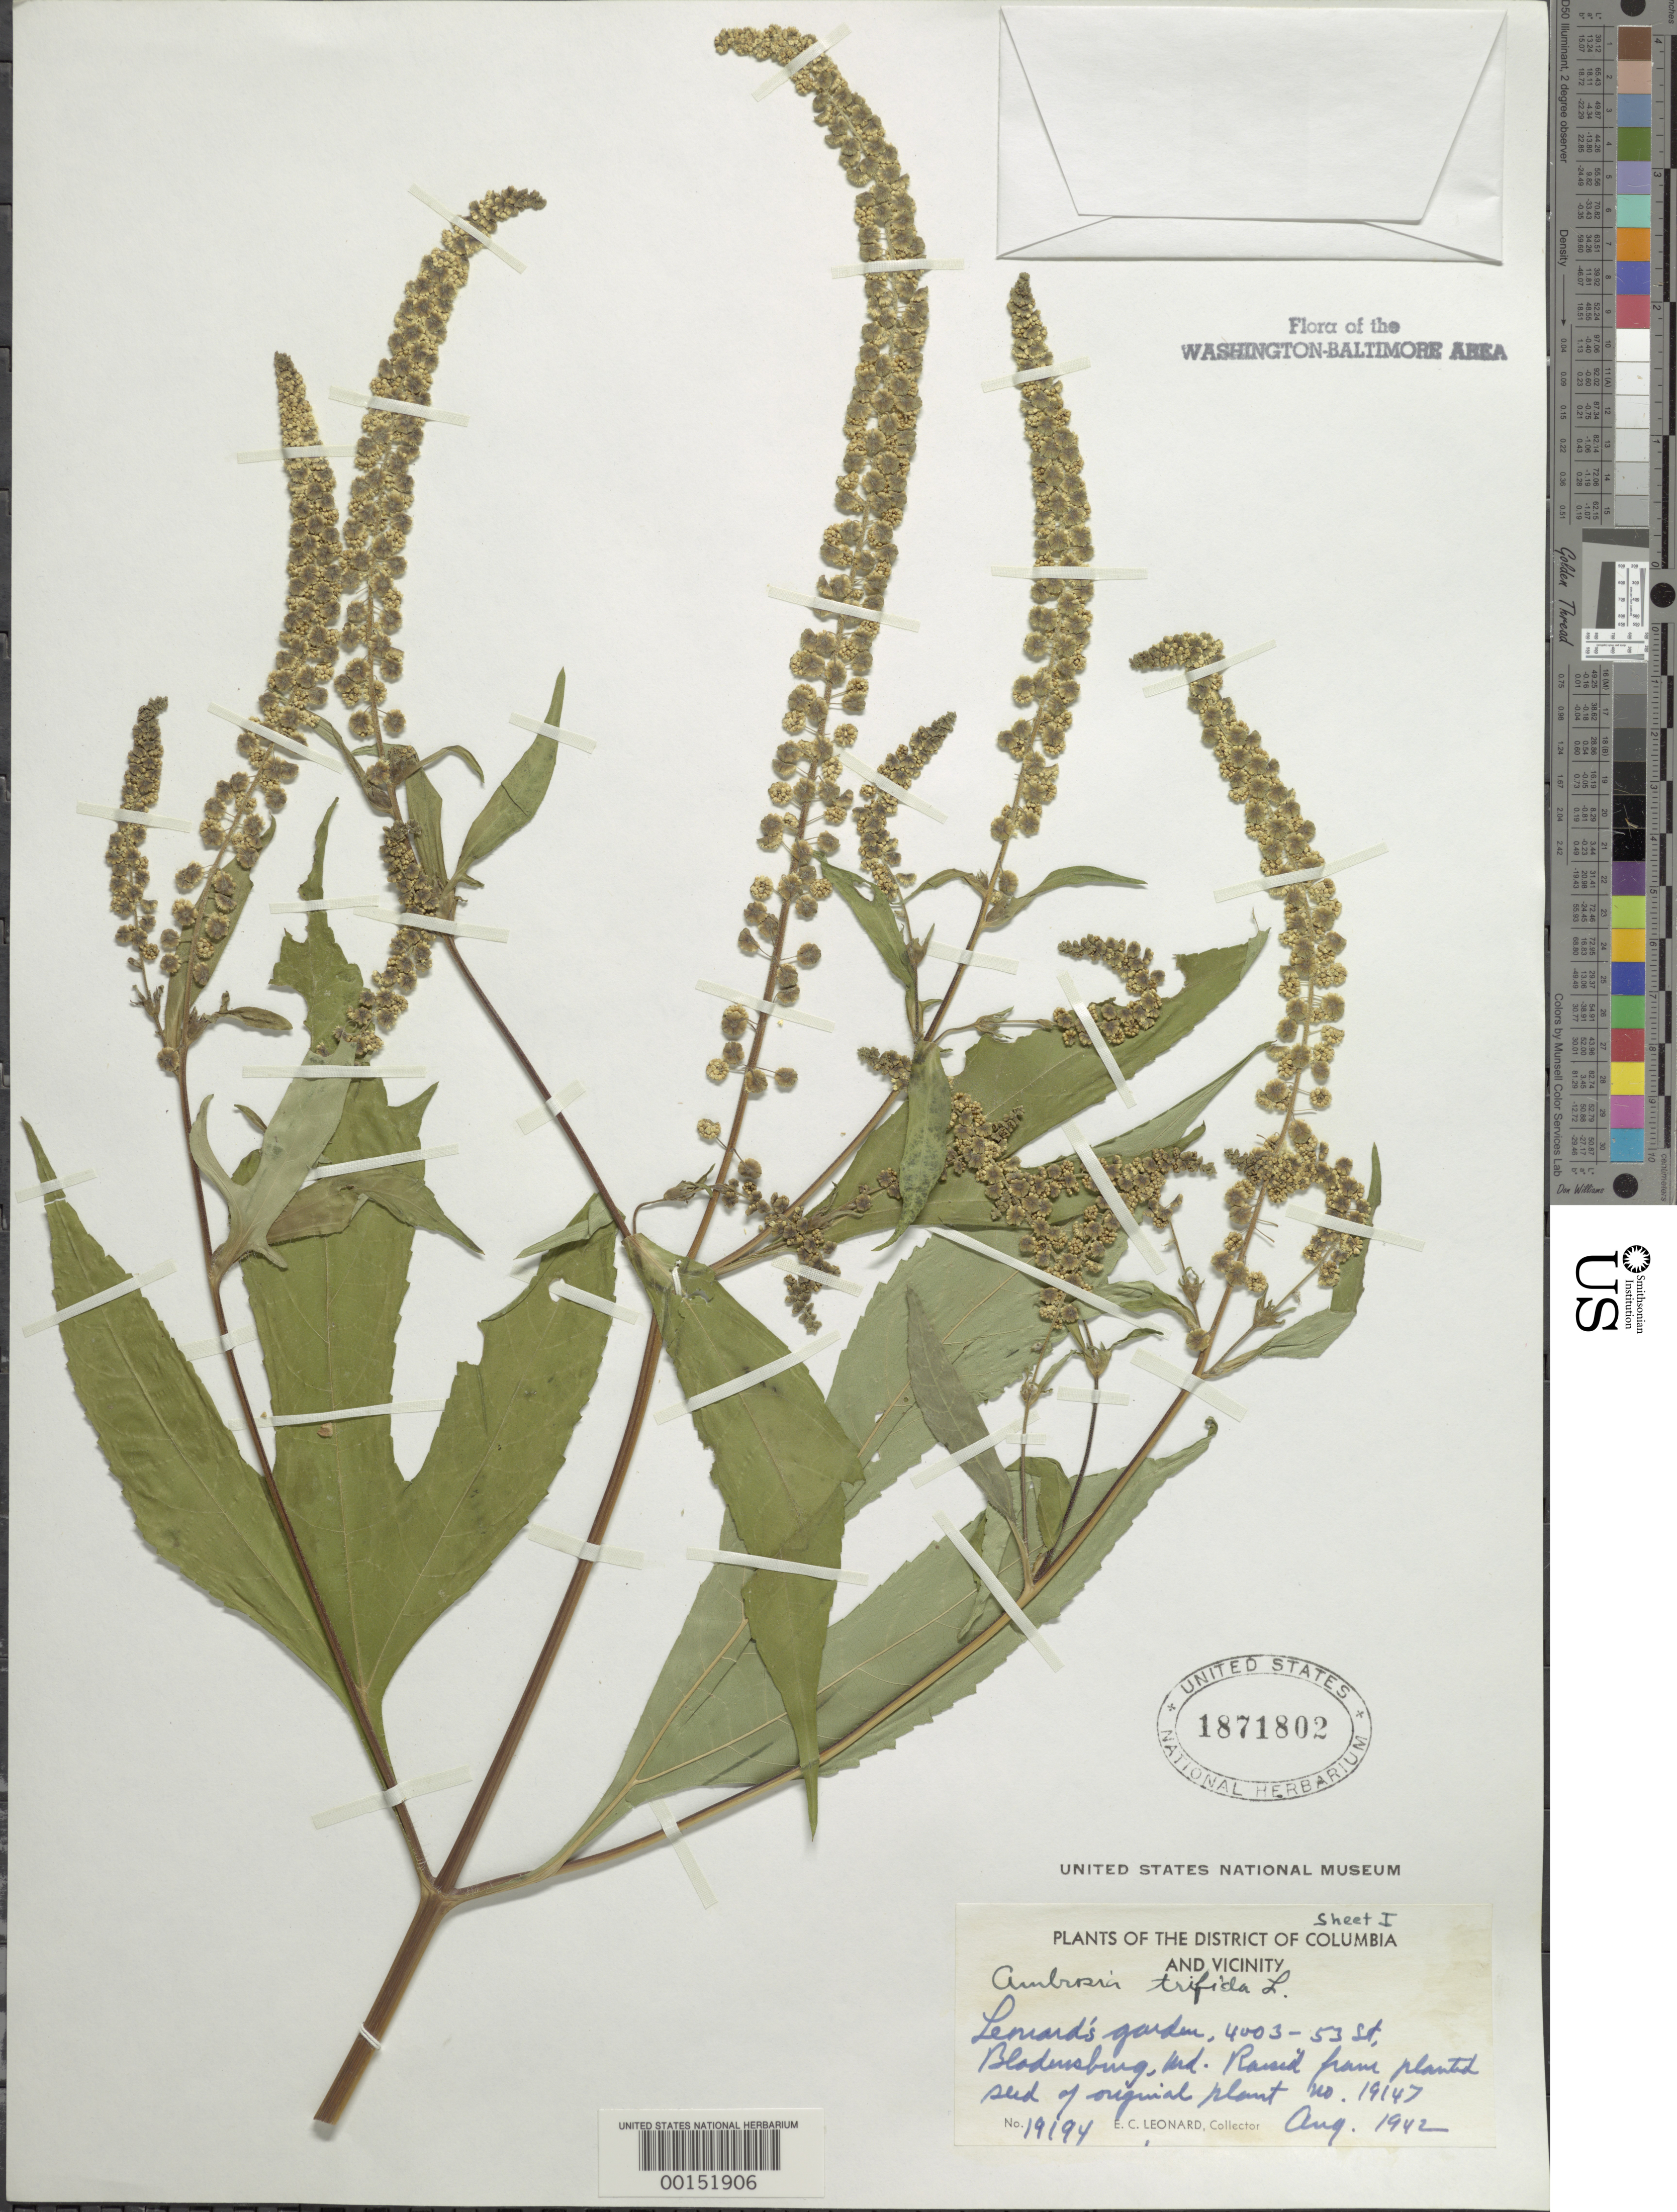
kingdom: Plantae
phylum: Tracheophyta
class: Magnoliopsida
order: Asterales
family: Asteraceae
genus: Ambrosia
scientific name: Ambrosia trifida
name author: L.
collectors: E. C. Leonard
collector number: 19194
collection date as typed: Aug 1942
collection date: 1942-08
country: United States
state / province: Maryland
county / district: Prince George's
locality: Bladensburg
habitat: Leonards garden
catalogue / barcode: US 1871802